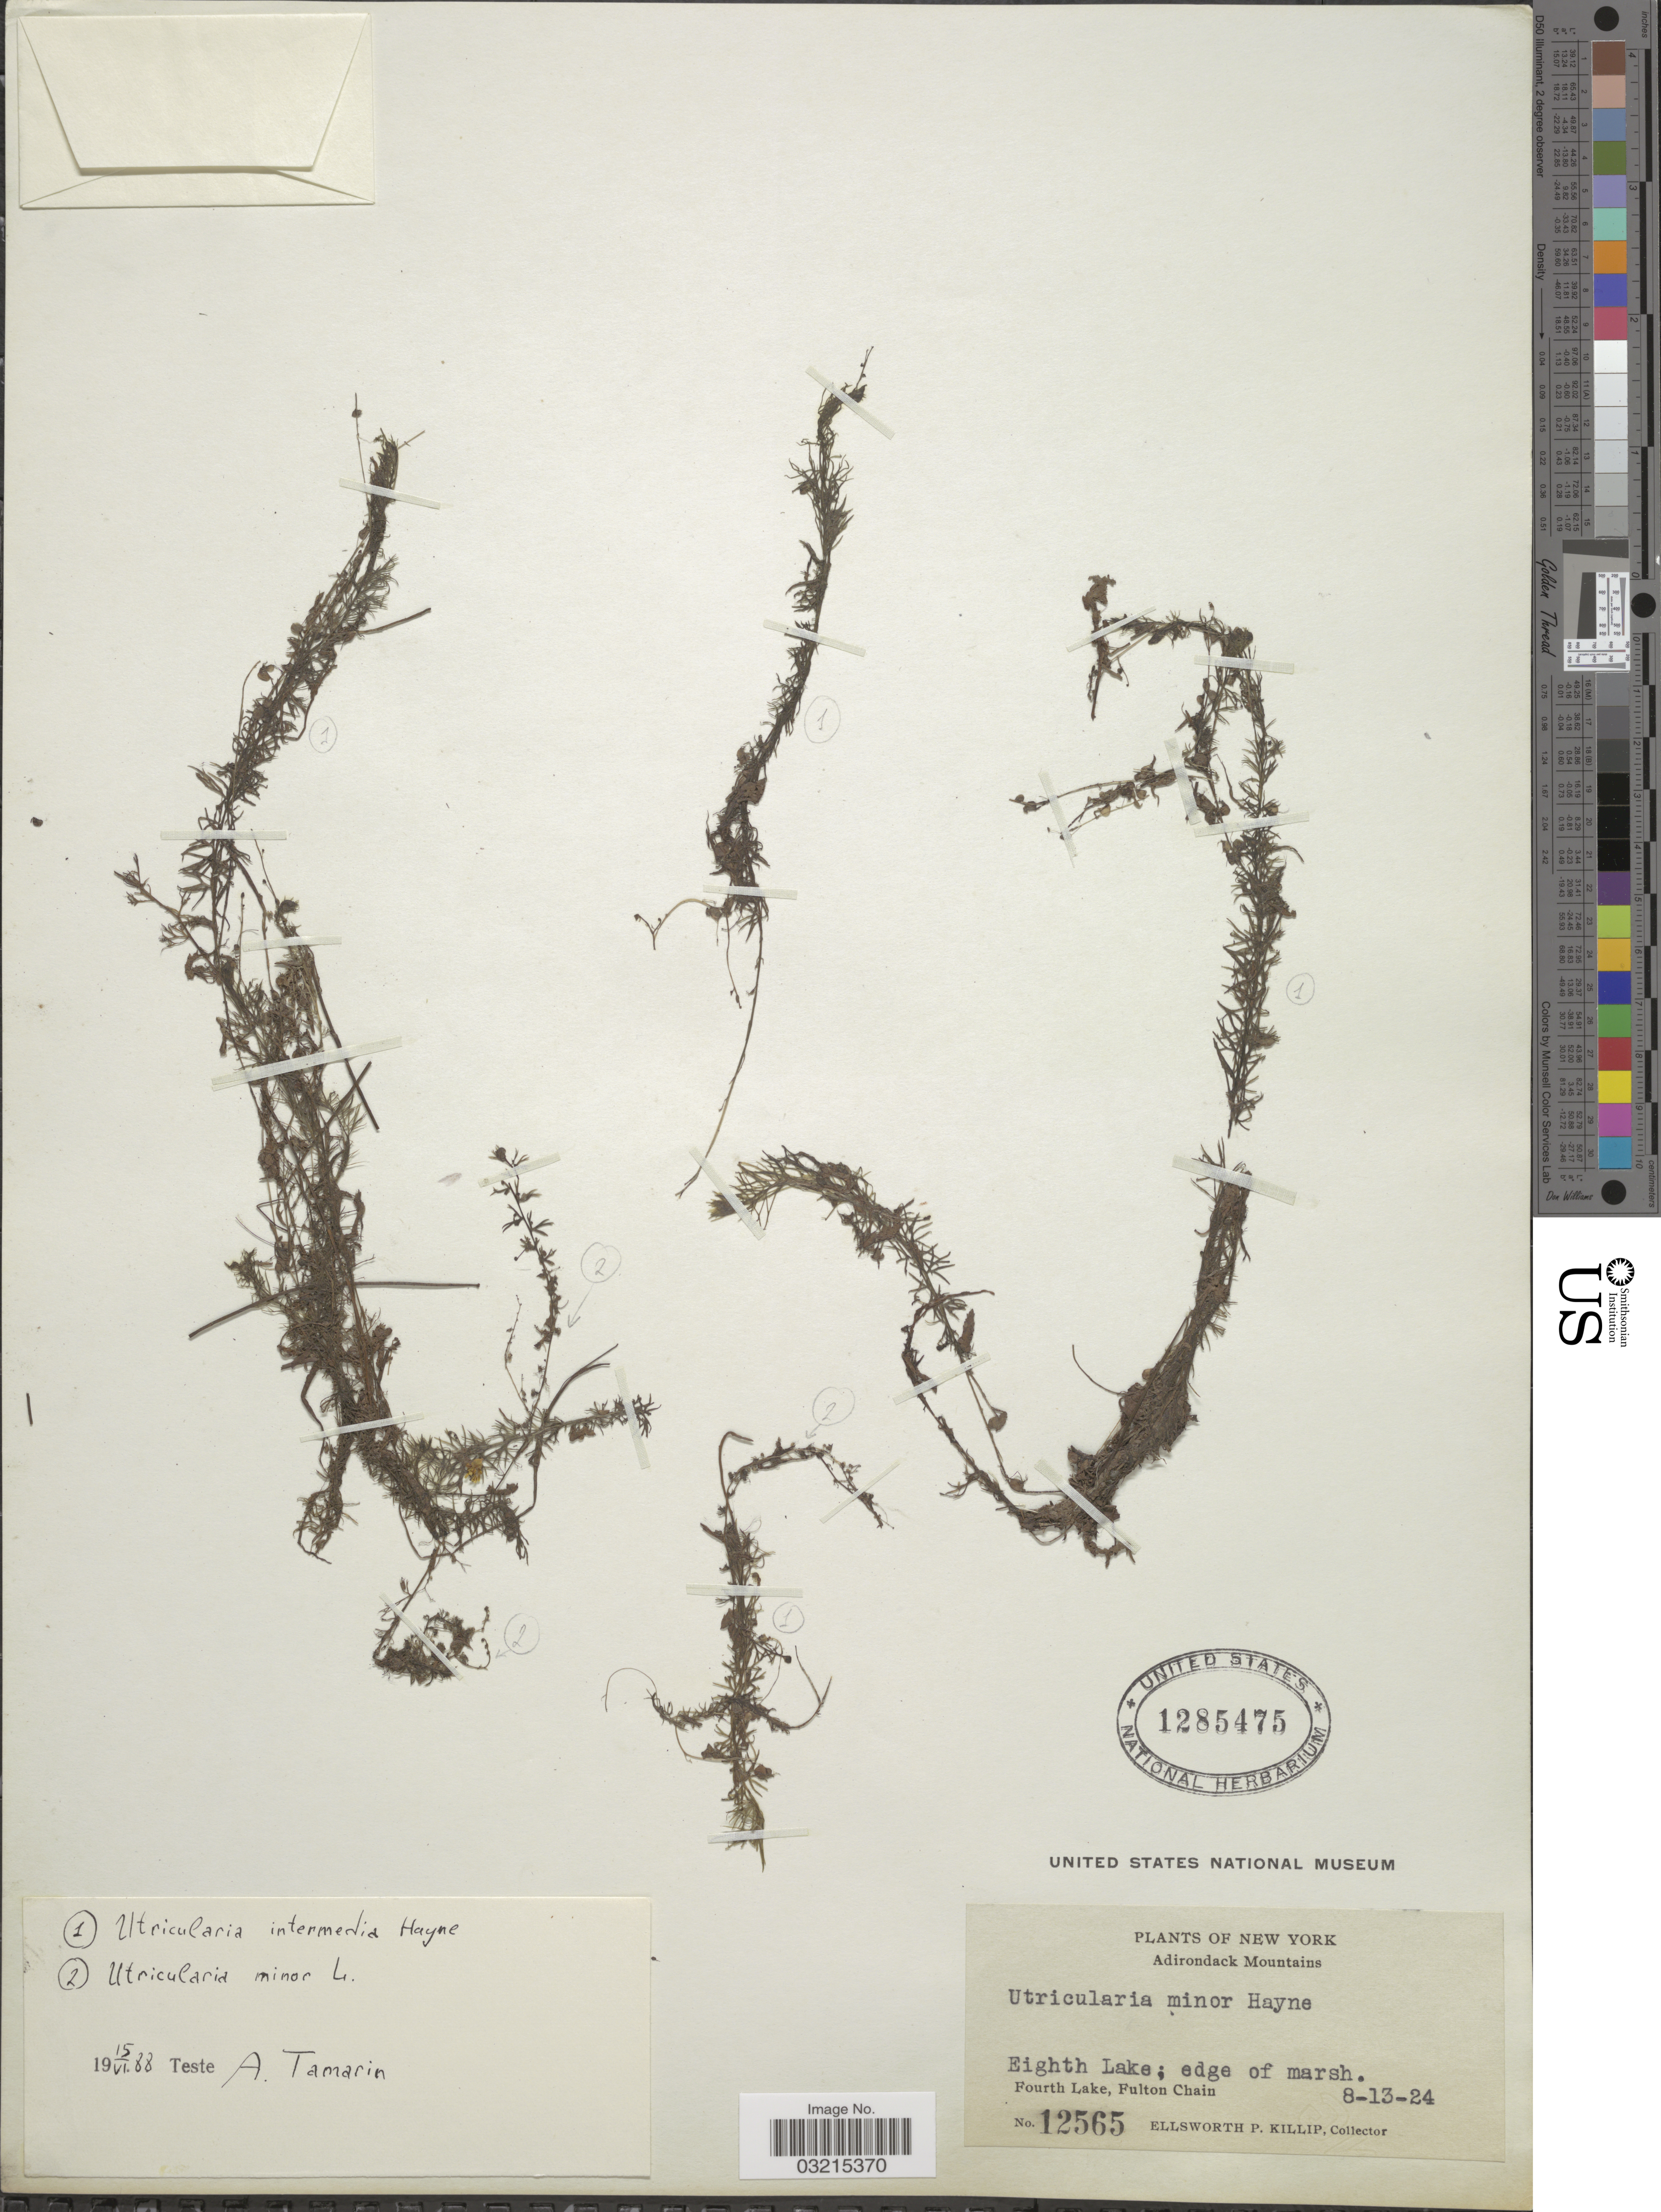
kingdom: Plantae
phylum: Tracheophyta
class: Magnoliopsida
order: Lamiales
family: Lentibulariaceae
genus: Utricularia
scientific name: Utricularia minor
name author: L.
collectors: E. P. Killip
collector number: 12565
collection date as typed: Transcribed d/m/y: 13/8/24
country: United States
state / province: New York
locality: Adirondack Mountains. Eight Lake; edge of marsh. Fourth Lake, Fulton Chain.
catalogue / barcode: US 1285475